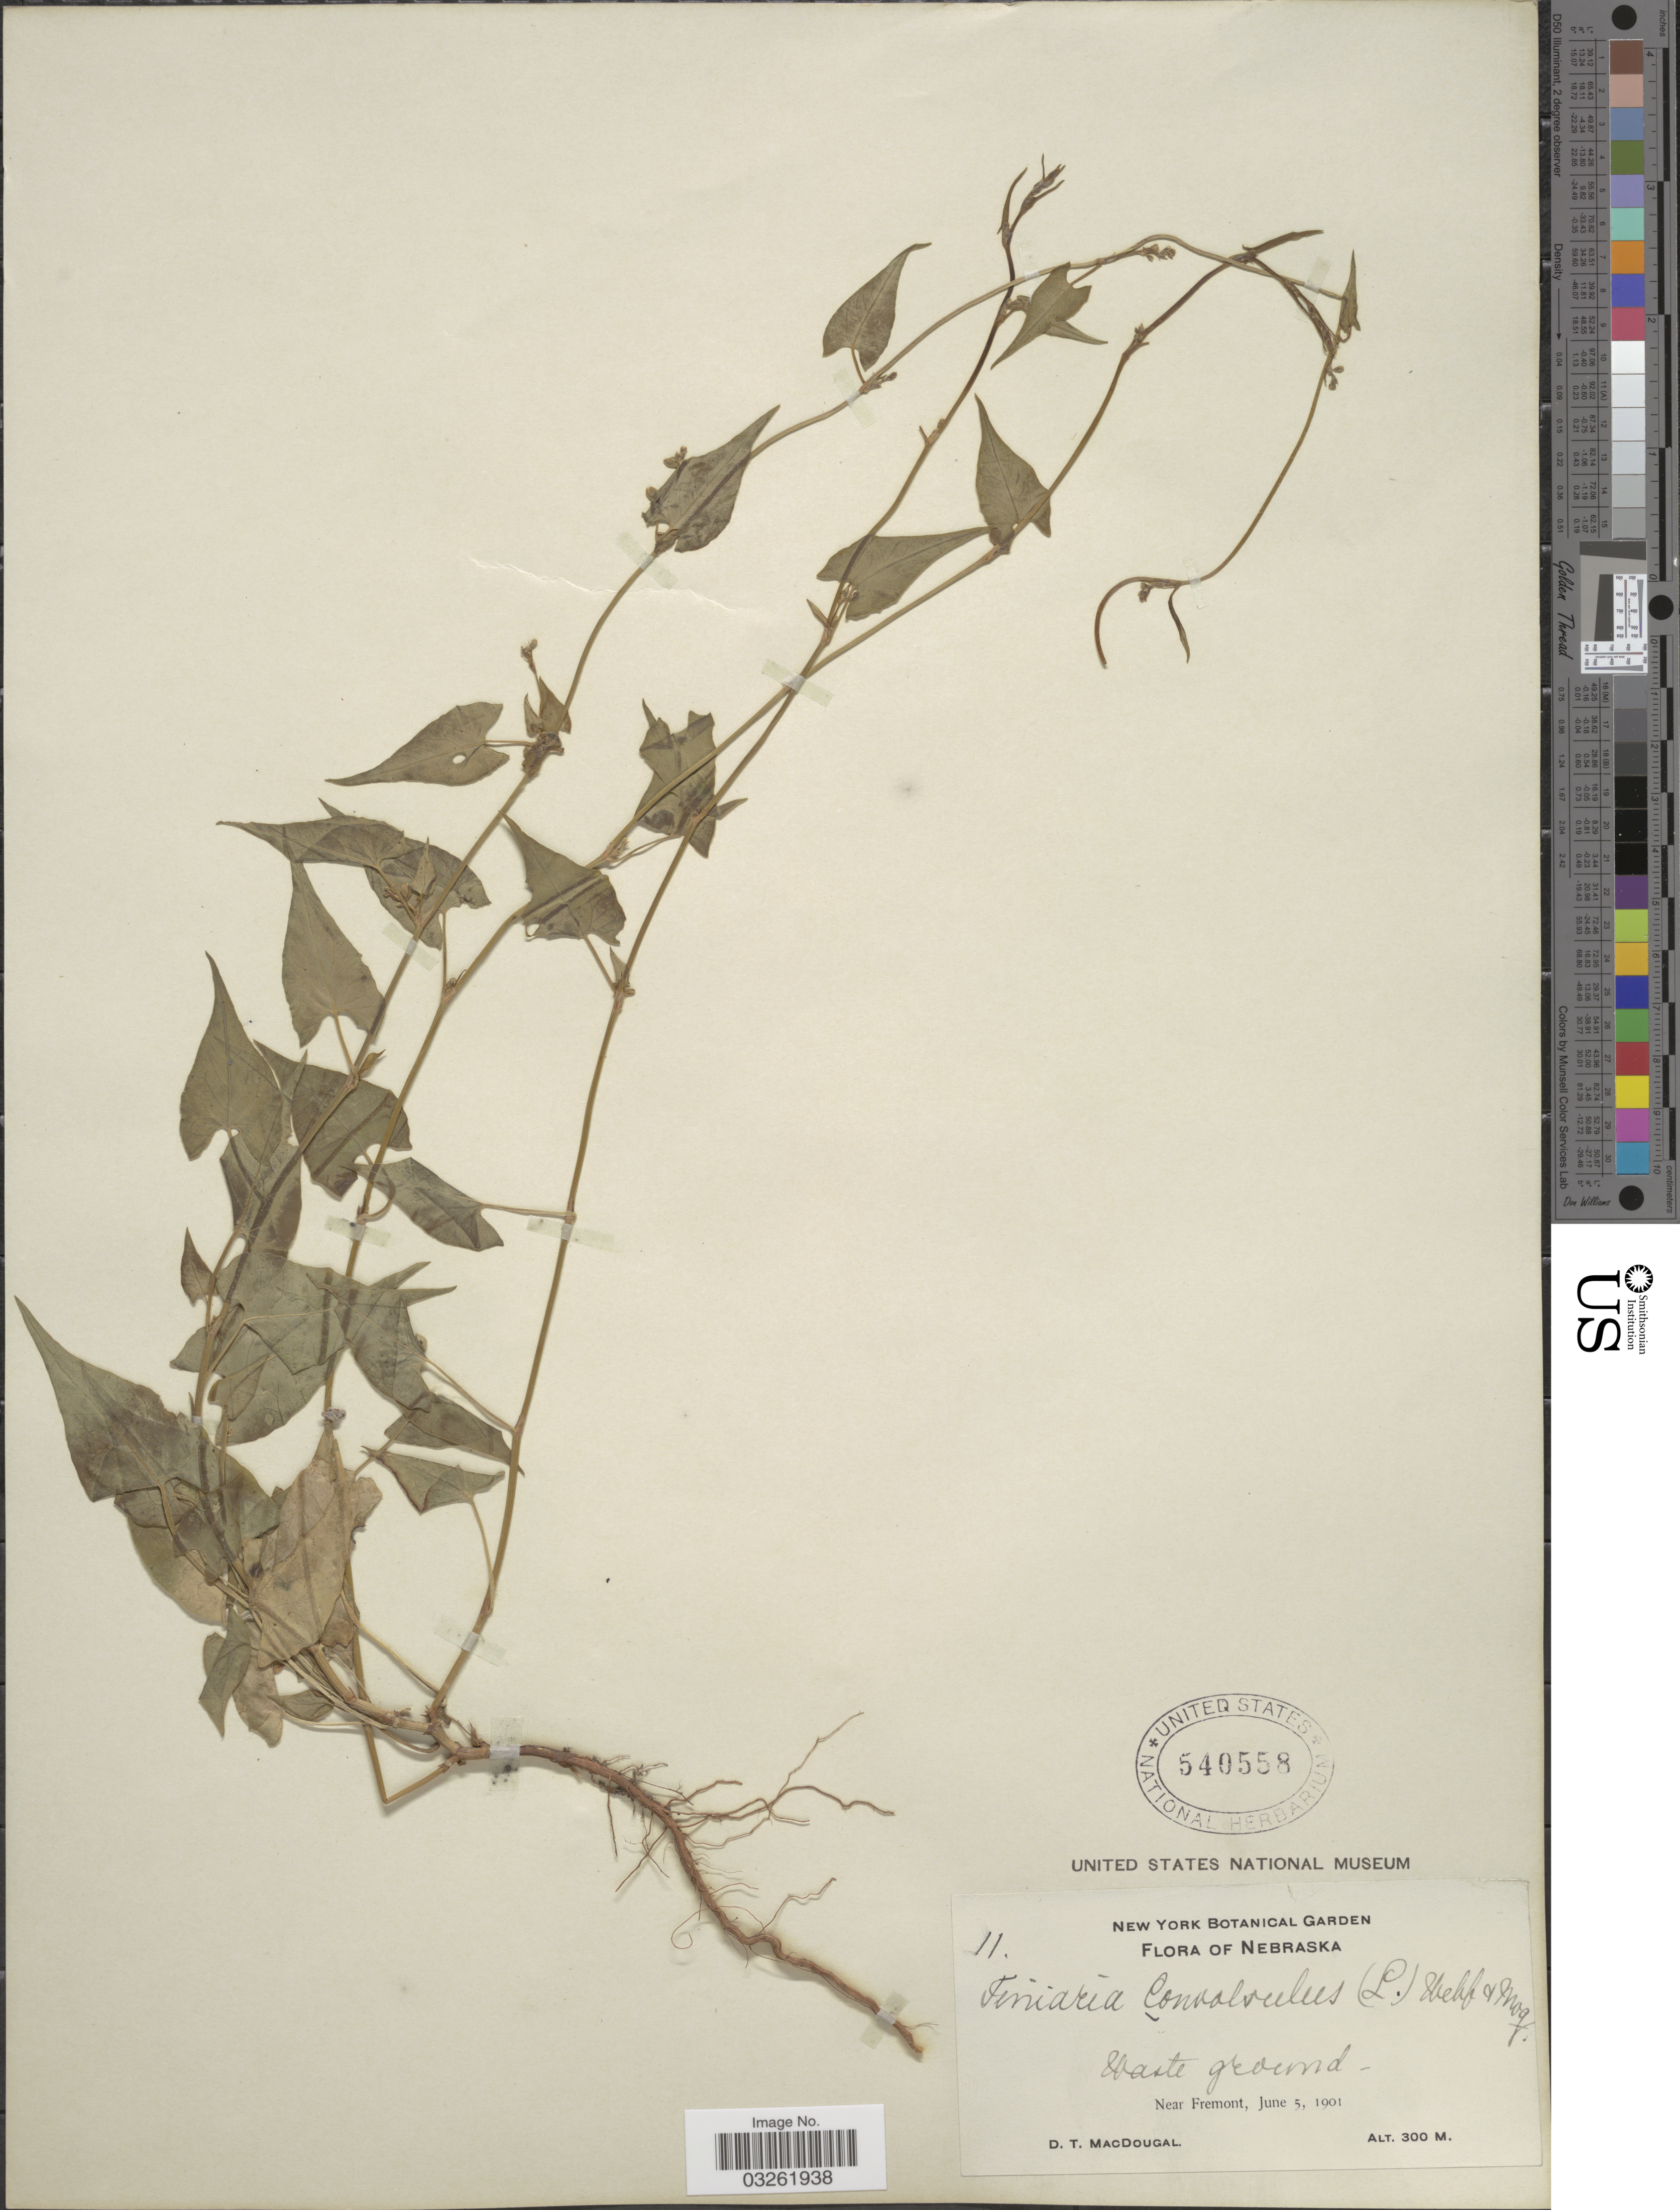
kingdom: Plantae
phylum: Tracheophyta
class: Magnoliopsida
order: Caryophyllales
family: Polygonaceae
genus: Fallopia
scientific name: Fallopia convolvulus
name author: (L.) Á. Löve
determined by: Strong, M. T., (US), Smithsonian Institution - National Museum of Natural History (UNITED STATES)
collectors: D. T. MacDougal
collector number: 11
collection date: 1901-06-05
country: United States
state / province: Nebraska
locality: Waste ground. Near Fremont.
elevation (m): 300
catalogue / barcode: US 540558